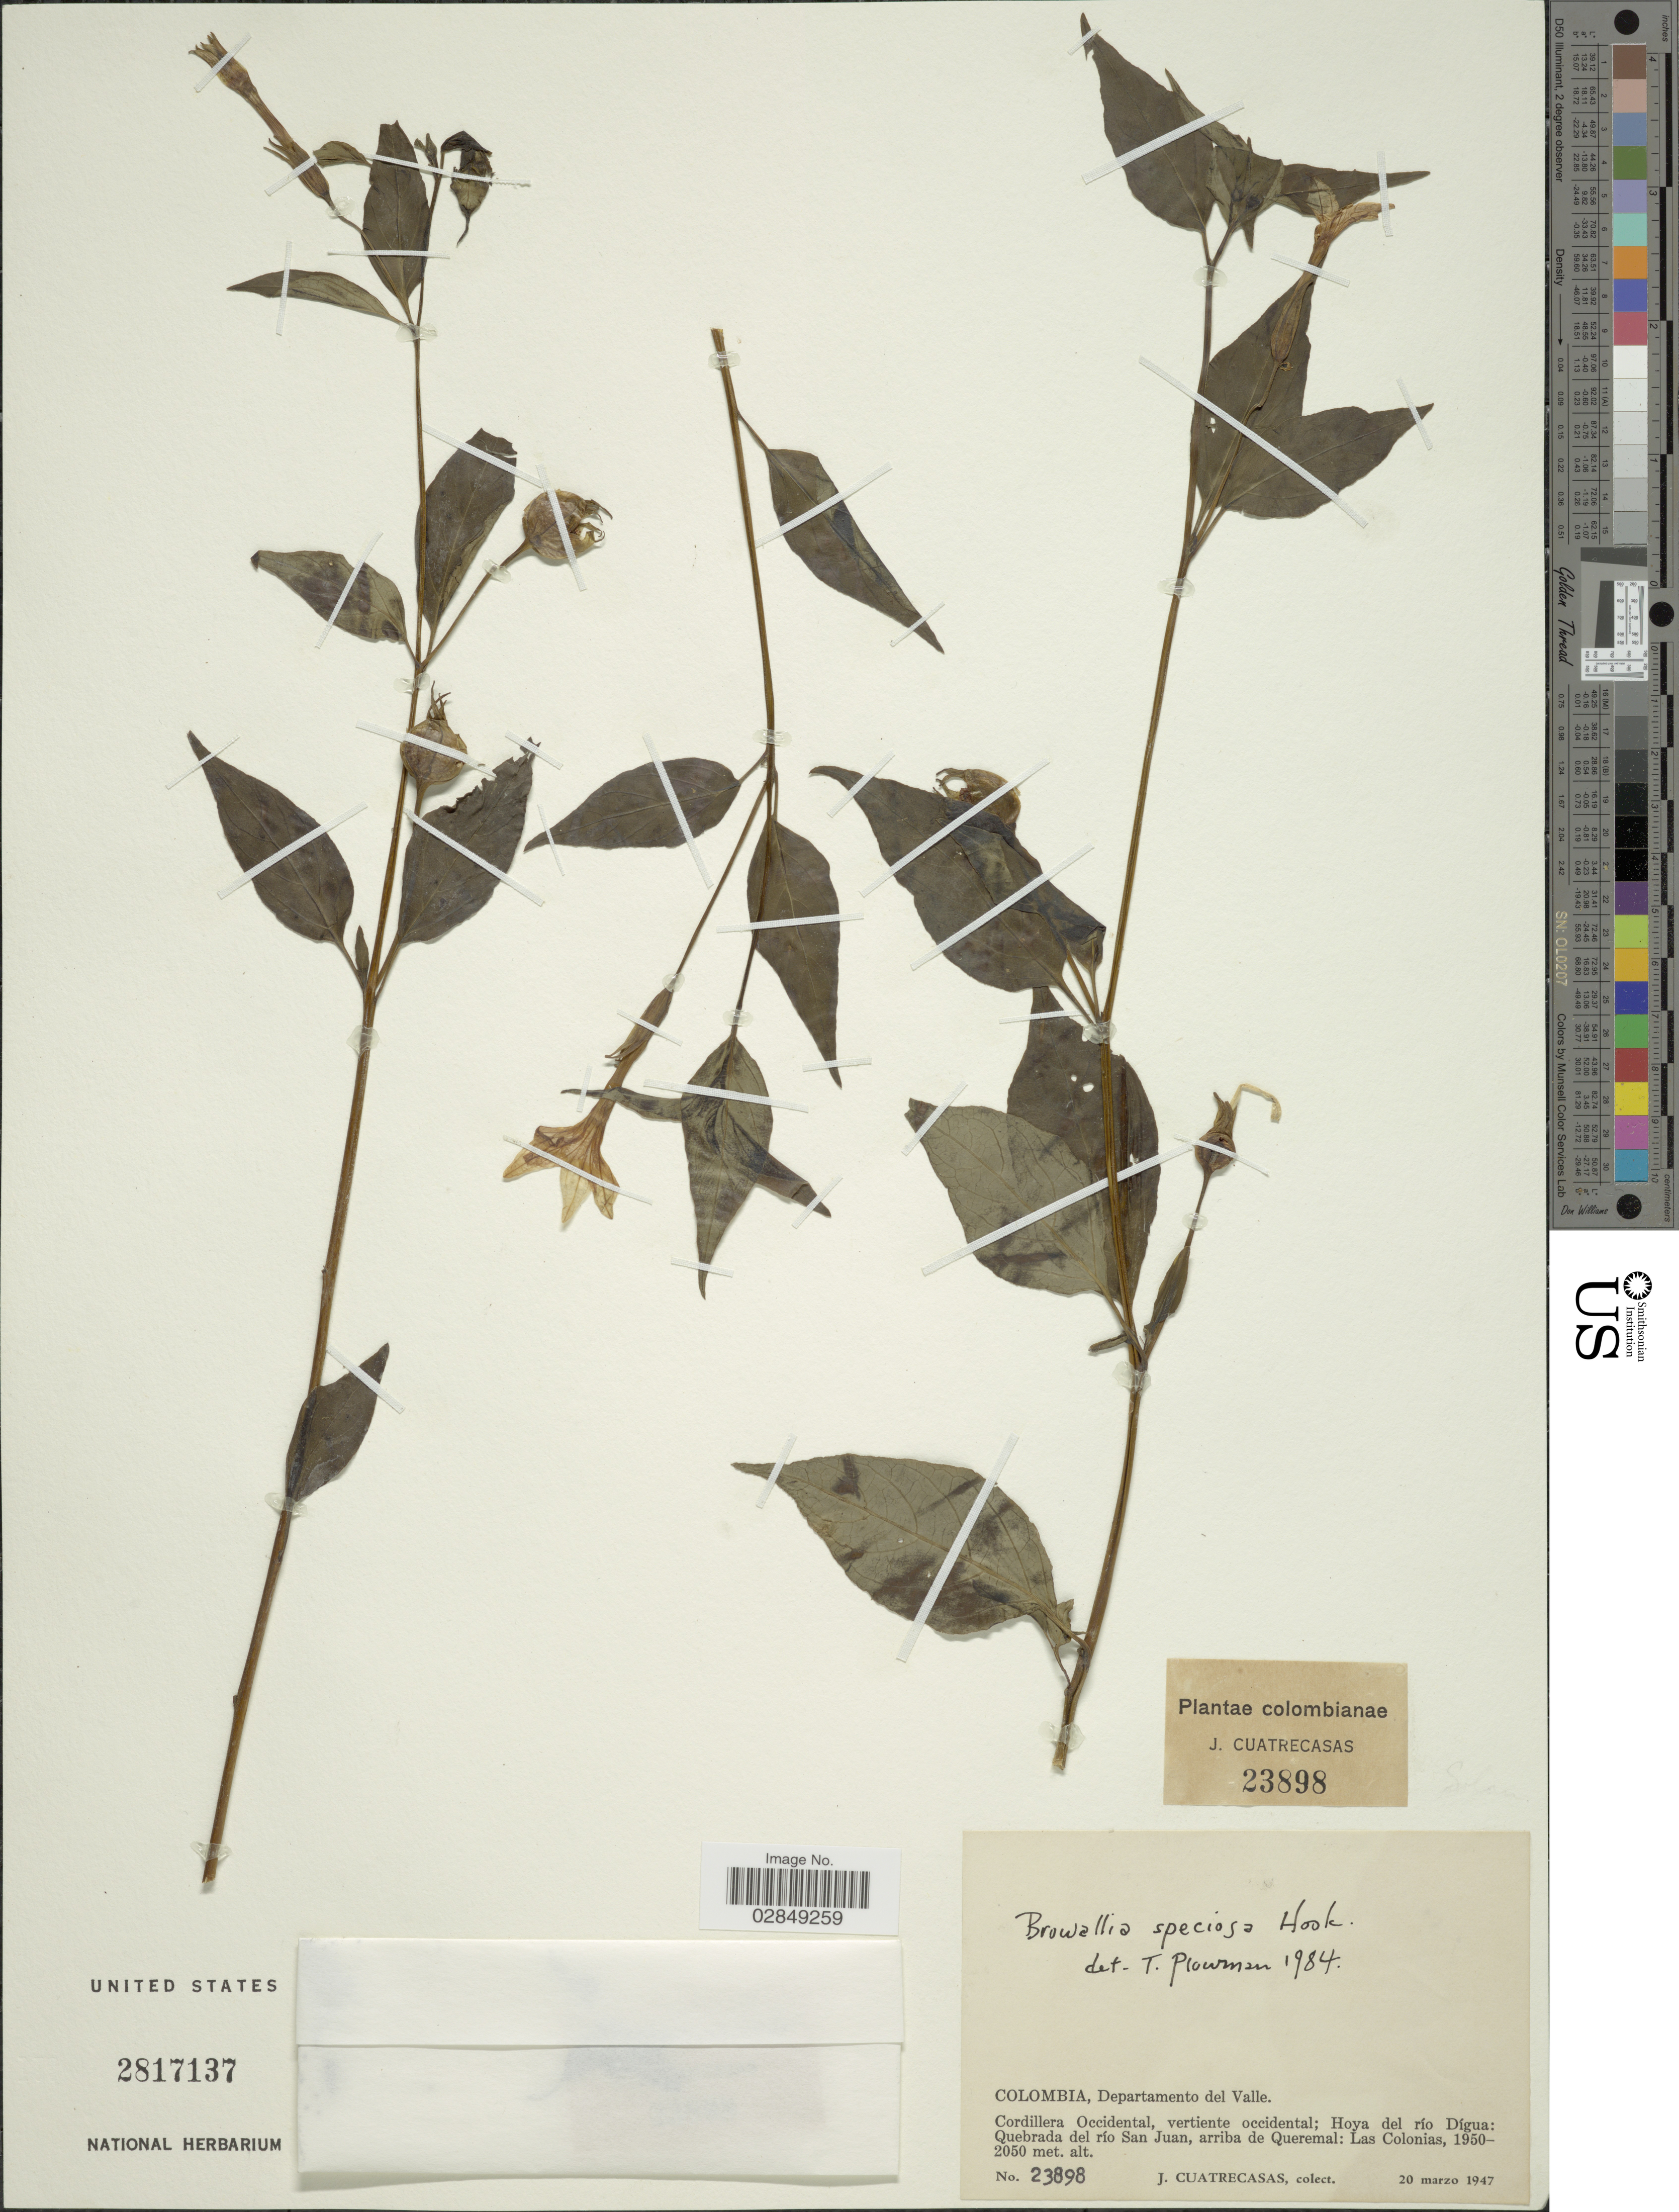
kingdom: Plantae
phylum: Tracheophyta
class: Magnoliopsida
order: Solanales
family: Solanaceae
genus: Browallia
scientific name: Browallia speciosa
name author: Hook.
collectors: J. Cuatrecasas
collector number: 23898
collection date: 1947-03-20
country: Colombia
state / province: Valle del Cauca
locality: Departamento del Valle. Cordillera Occidental, vertiente occidental; Hoya del río Dígua: Quebrada del río San Juan, arriba de Queremal: Las Colonias.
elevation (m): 1950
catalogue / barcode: US 2817137